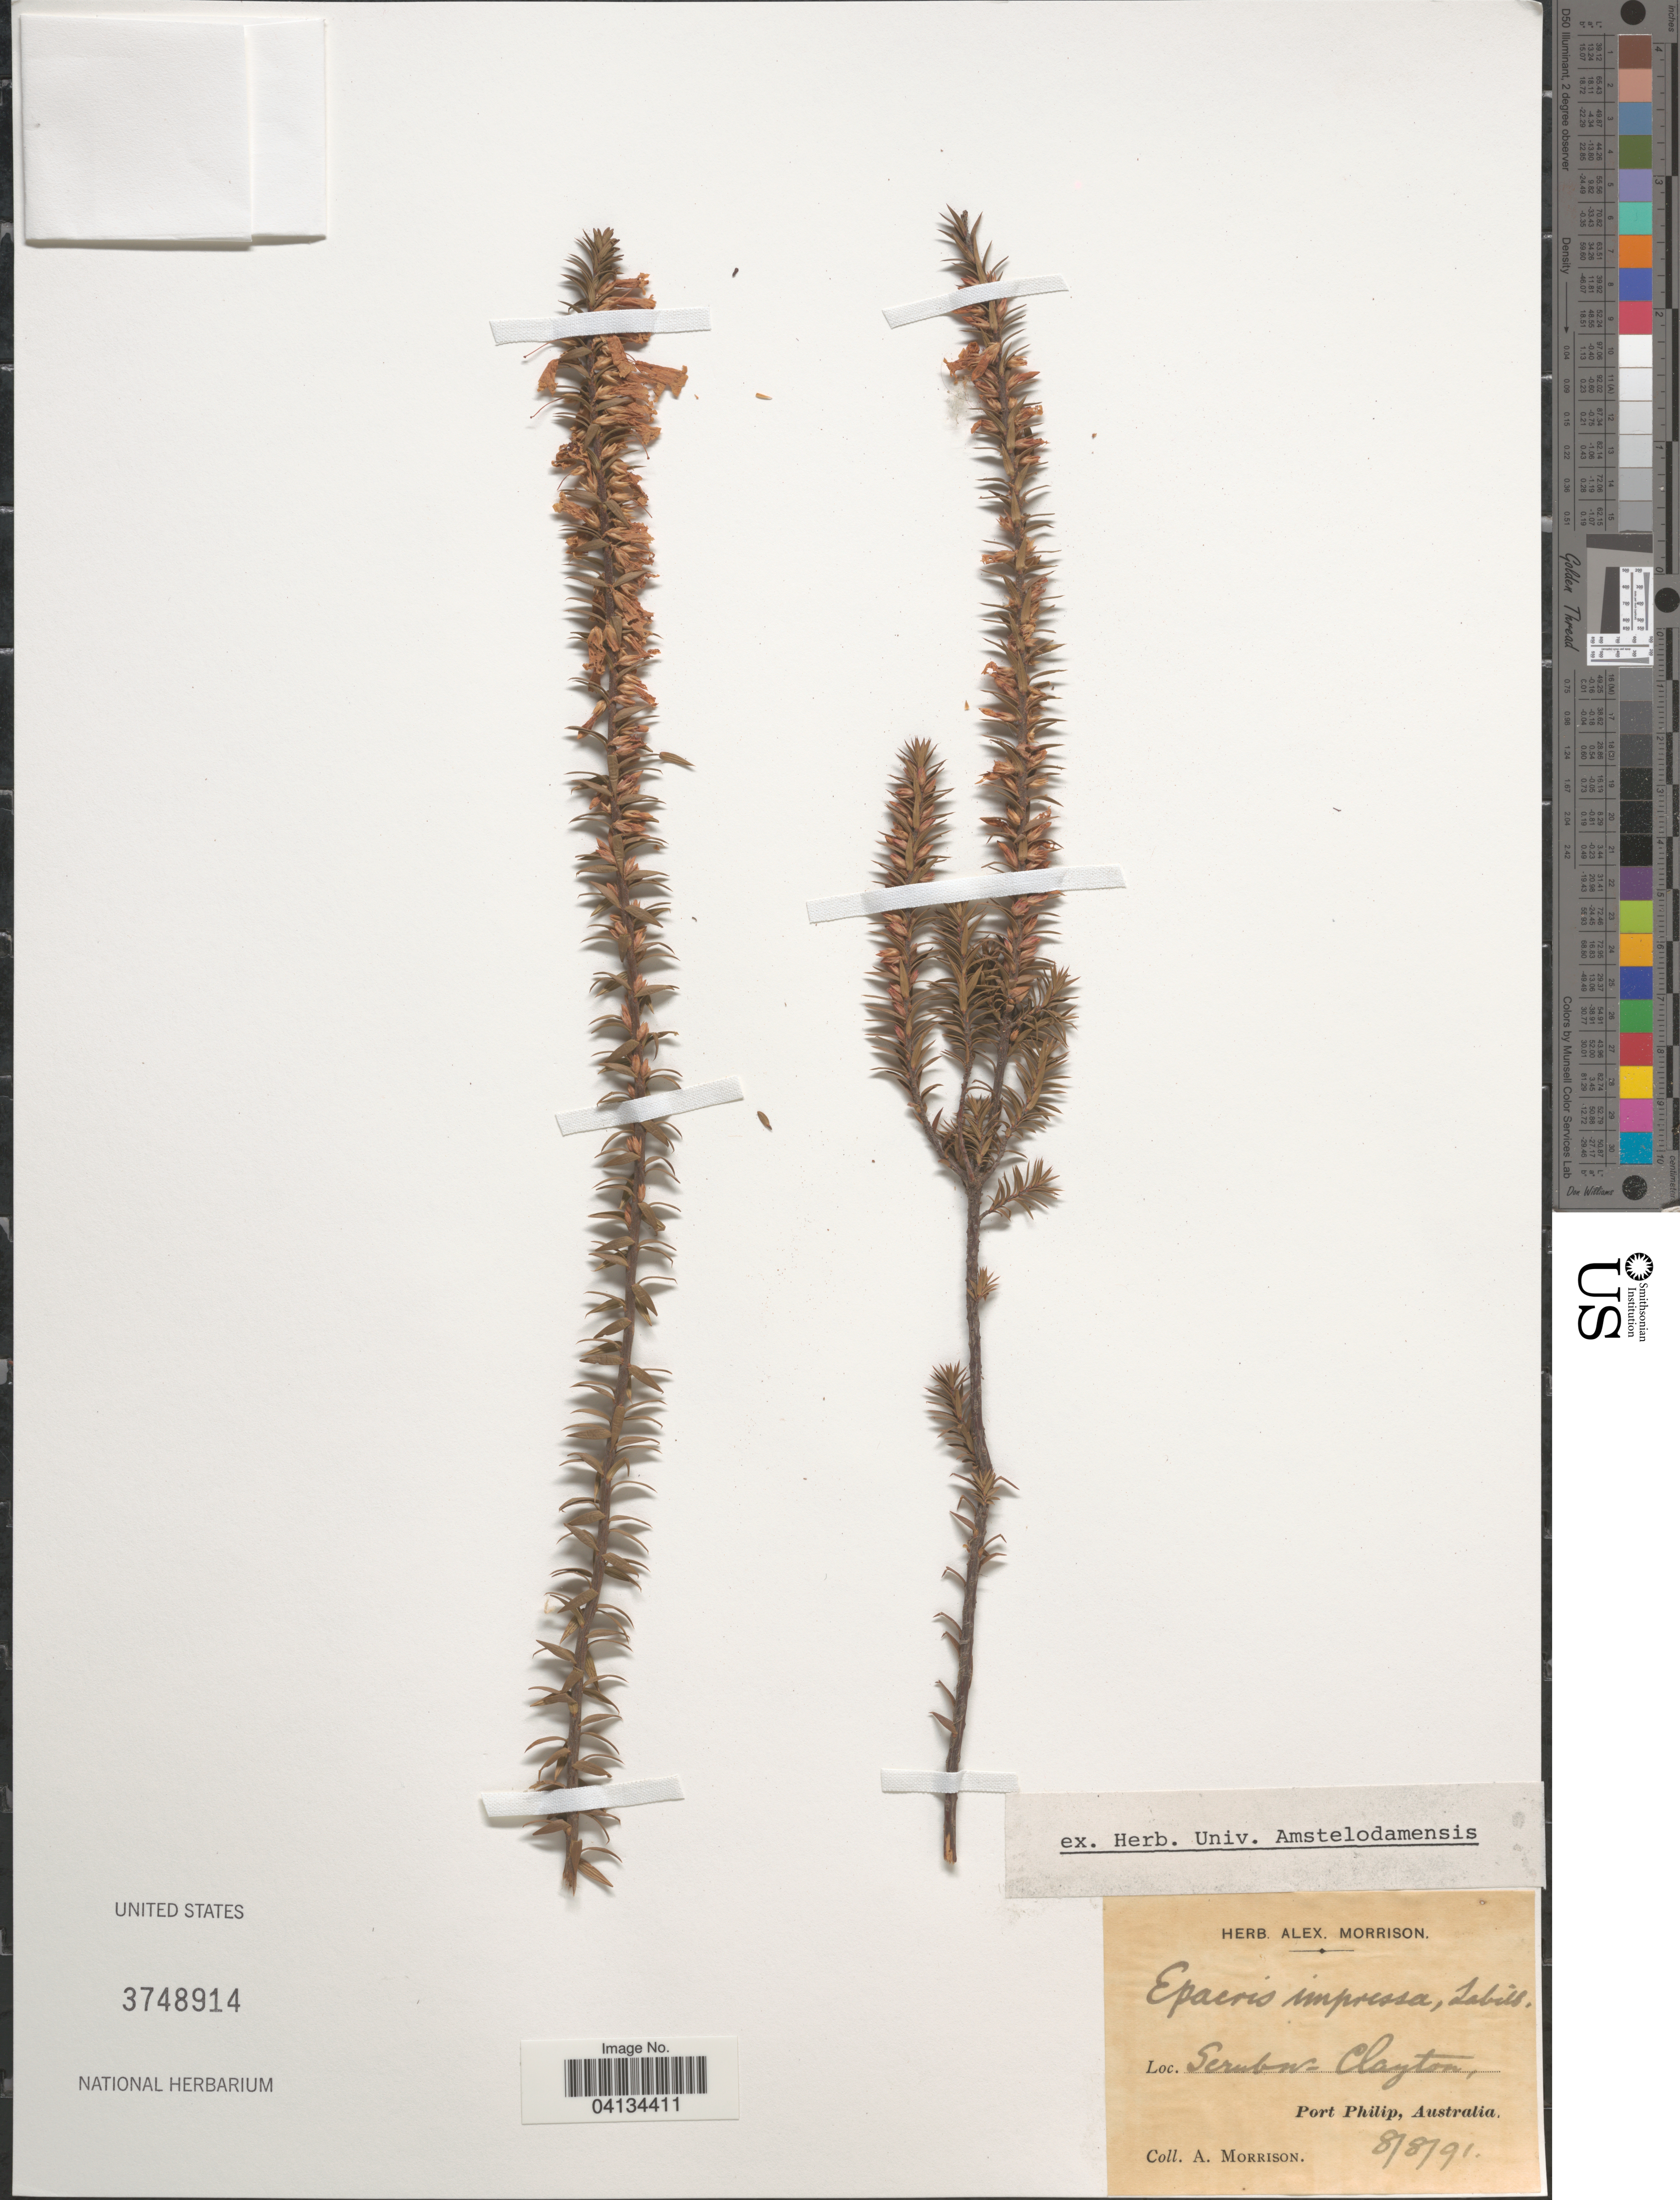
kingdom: Plantae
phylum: Tracheophyta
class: Magnoliopsida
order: Ericales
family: Ericaceae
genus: Epacris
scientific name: Epacris impressa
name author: Labill.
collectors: A. Morrison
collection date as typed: Transcribed d/m/y: 8/8/91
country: Australia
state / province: Victoria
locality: Scrubw. Clayton, Port Philip.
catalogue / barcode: US 3748914